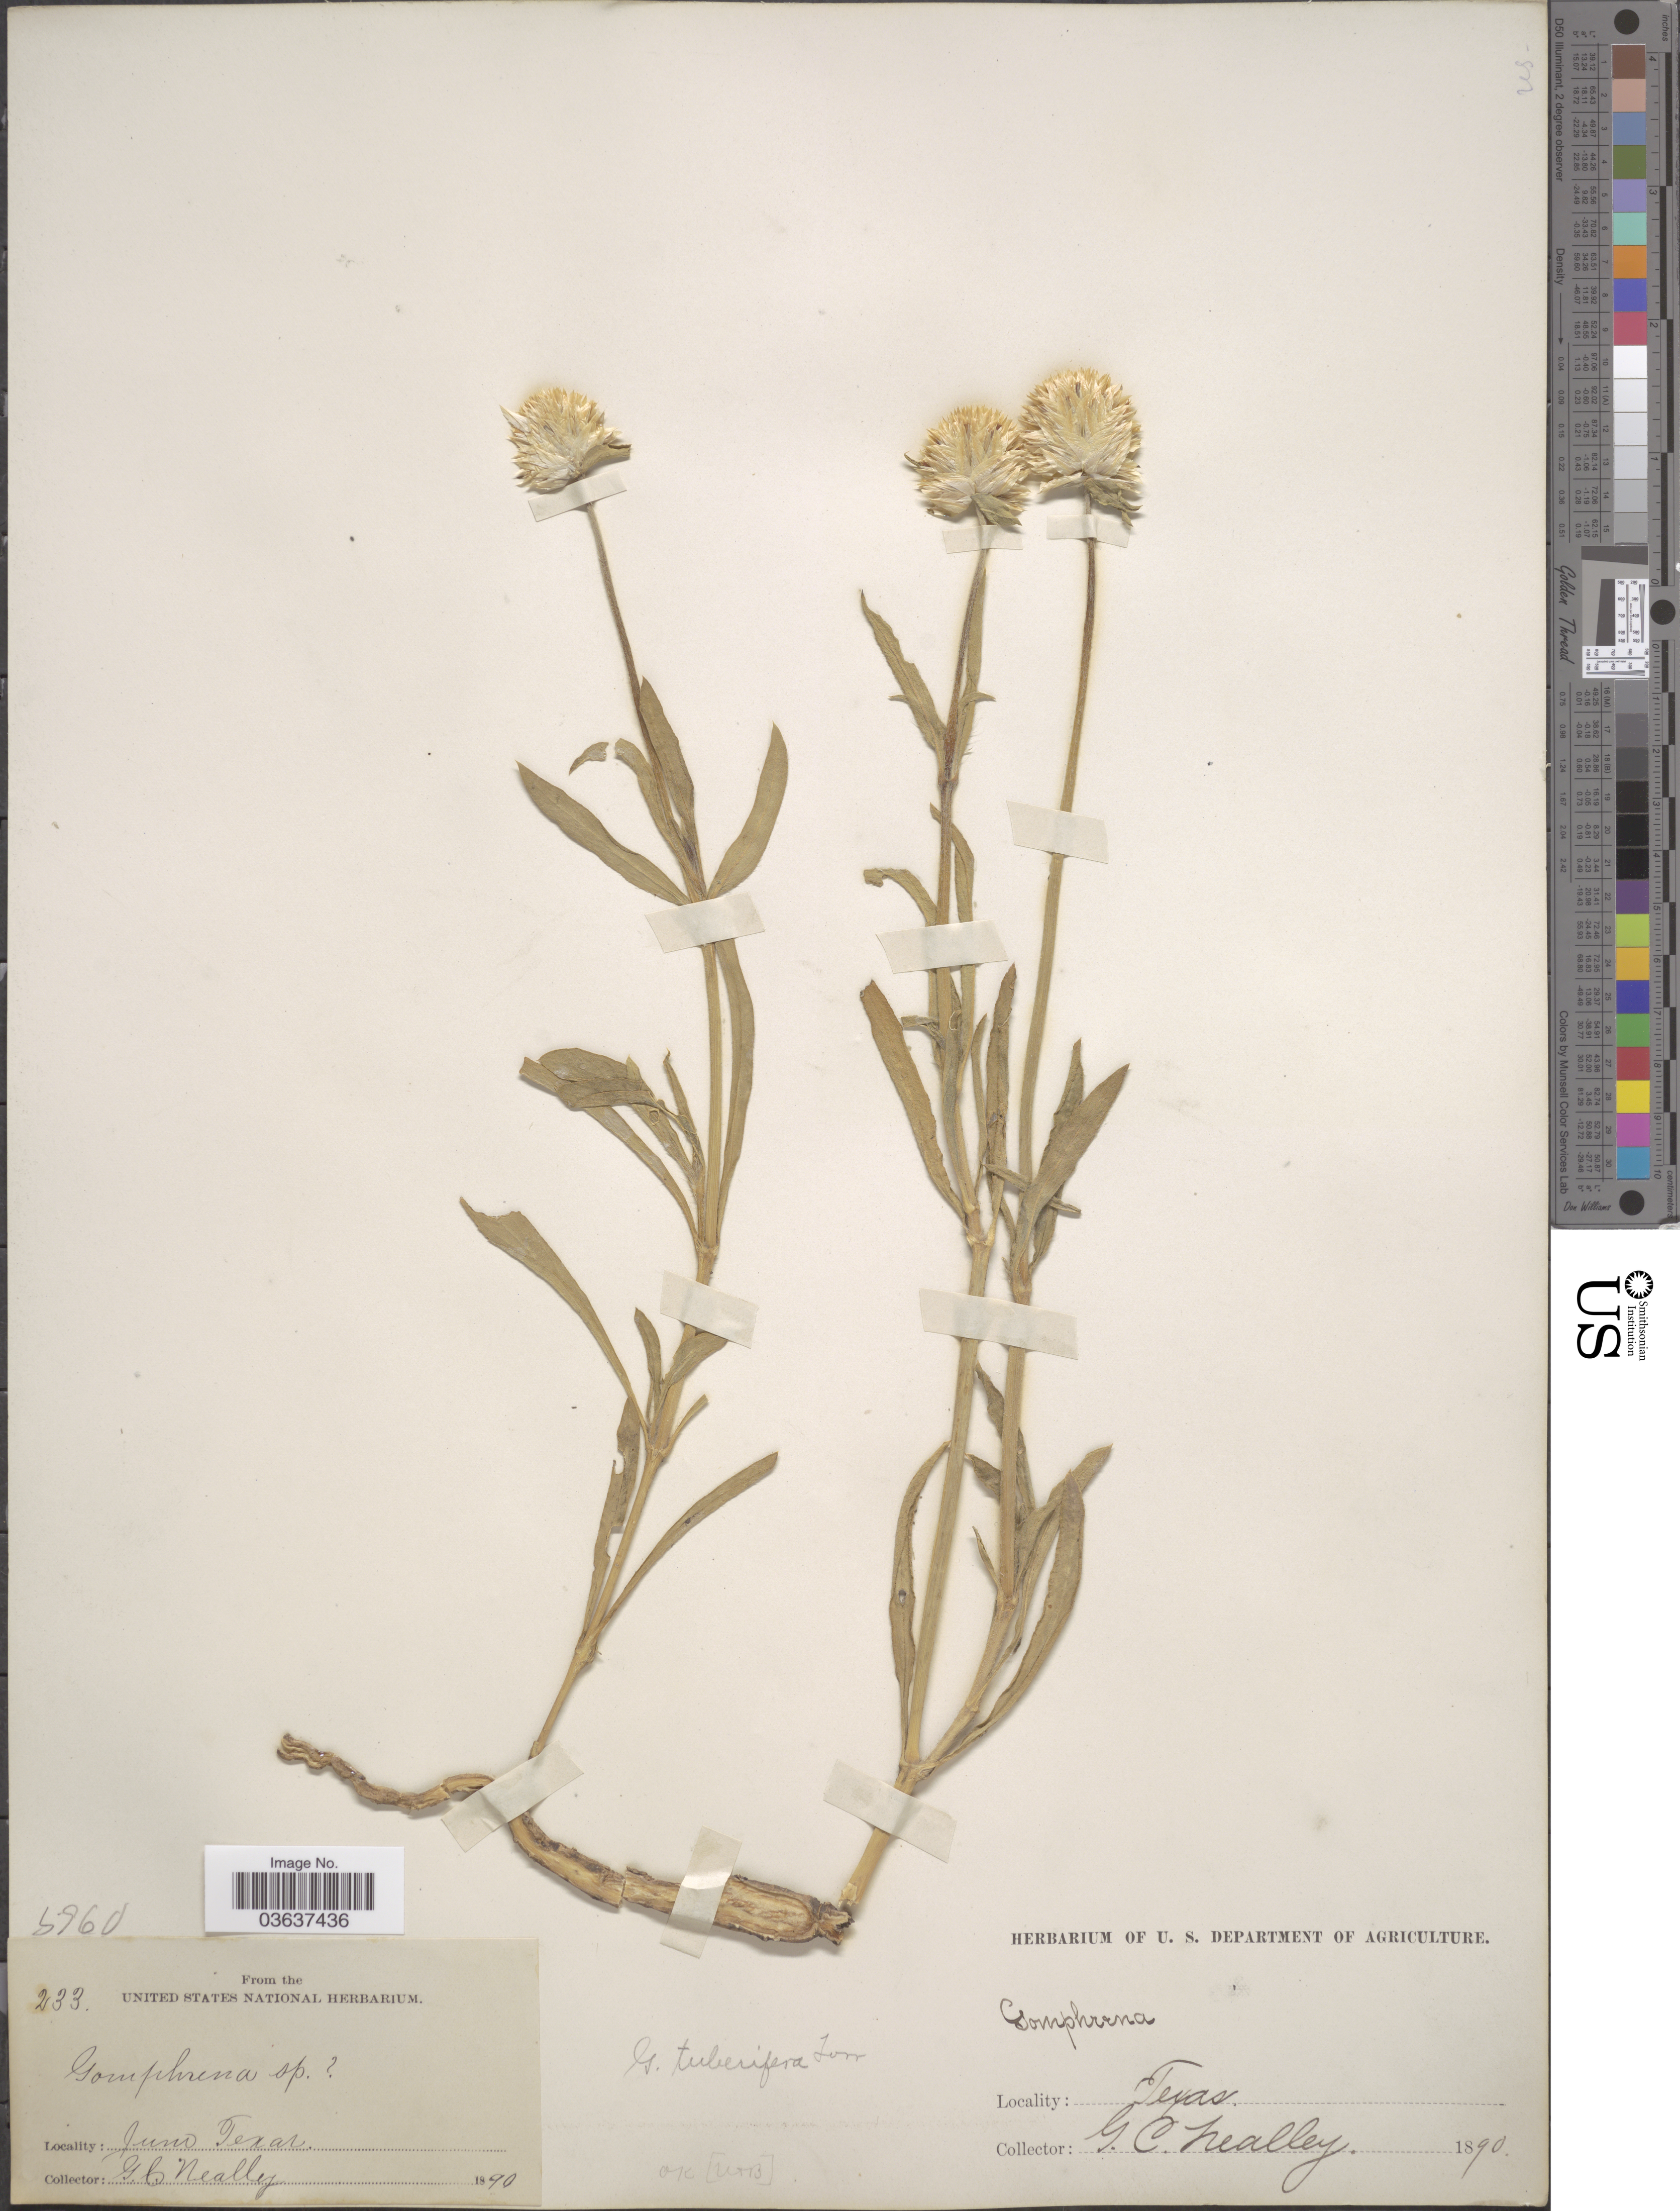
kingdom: Plantae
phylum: Tracheophyta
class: Magnoliopsida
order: Caryophyllales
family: Amaranthaceae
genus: Gomphrena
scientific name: Gomphrena haageana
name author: Klotzsch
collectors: G. Neally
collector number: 233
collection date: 1890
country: United States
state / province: Texas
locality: Juno.